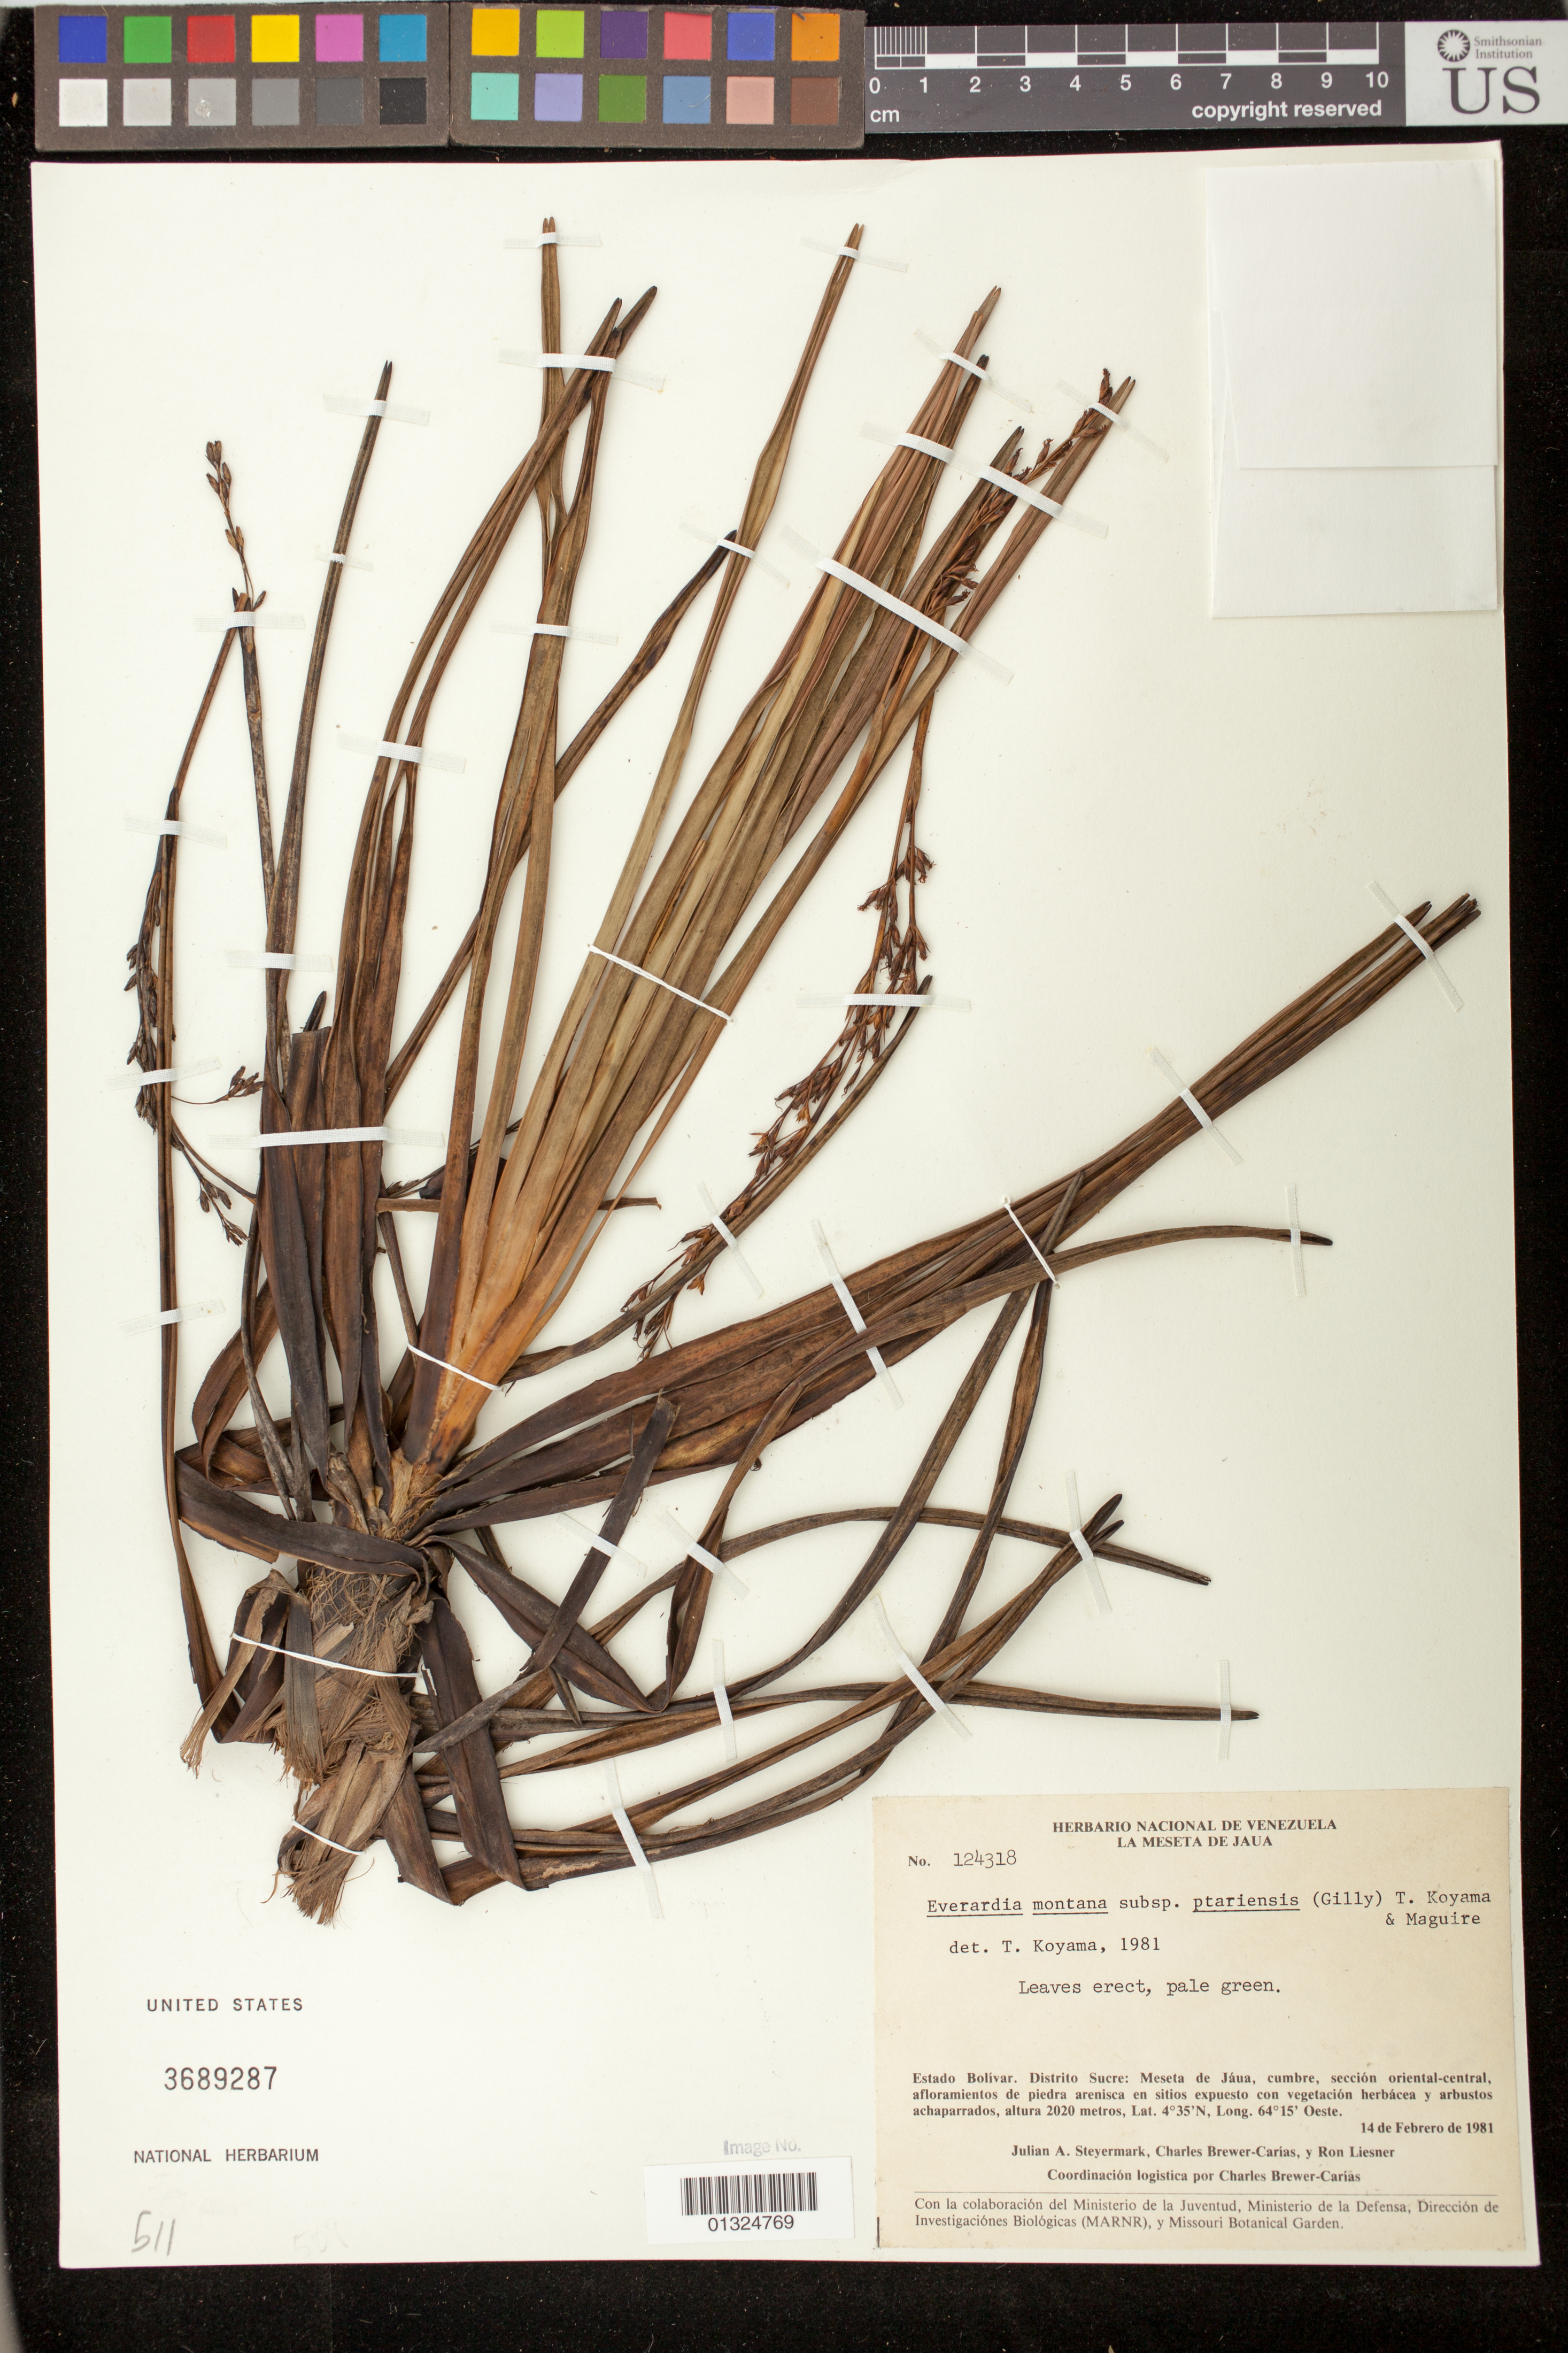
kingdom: Plantae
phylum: Tracheophyta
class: Liliopsida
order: Poales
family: Cyperaceae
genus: Cephalocarpus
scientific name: Cephalocarpus montanus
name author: (Ridley) S.M. Costa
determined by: Strong, Mark T., (BOT), Smithsonian Institution - National Museum of Natural History (UNITED STATES)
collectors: J. Steyermark, C. Brewer-Carias & R. L. Liesner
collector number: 124318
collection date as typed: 14-Feb-81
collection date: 1981-02-14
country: Venezuela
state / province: Bolívar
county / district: Sucre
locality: Meseta de Jaua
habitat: Afloramientos de piedra arenisca en sitios expuesto con vegetación herbácea y arbustos achaparrados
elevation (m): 2020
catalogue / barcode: US 3689287